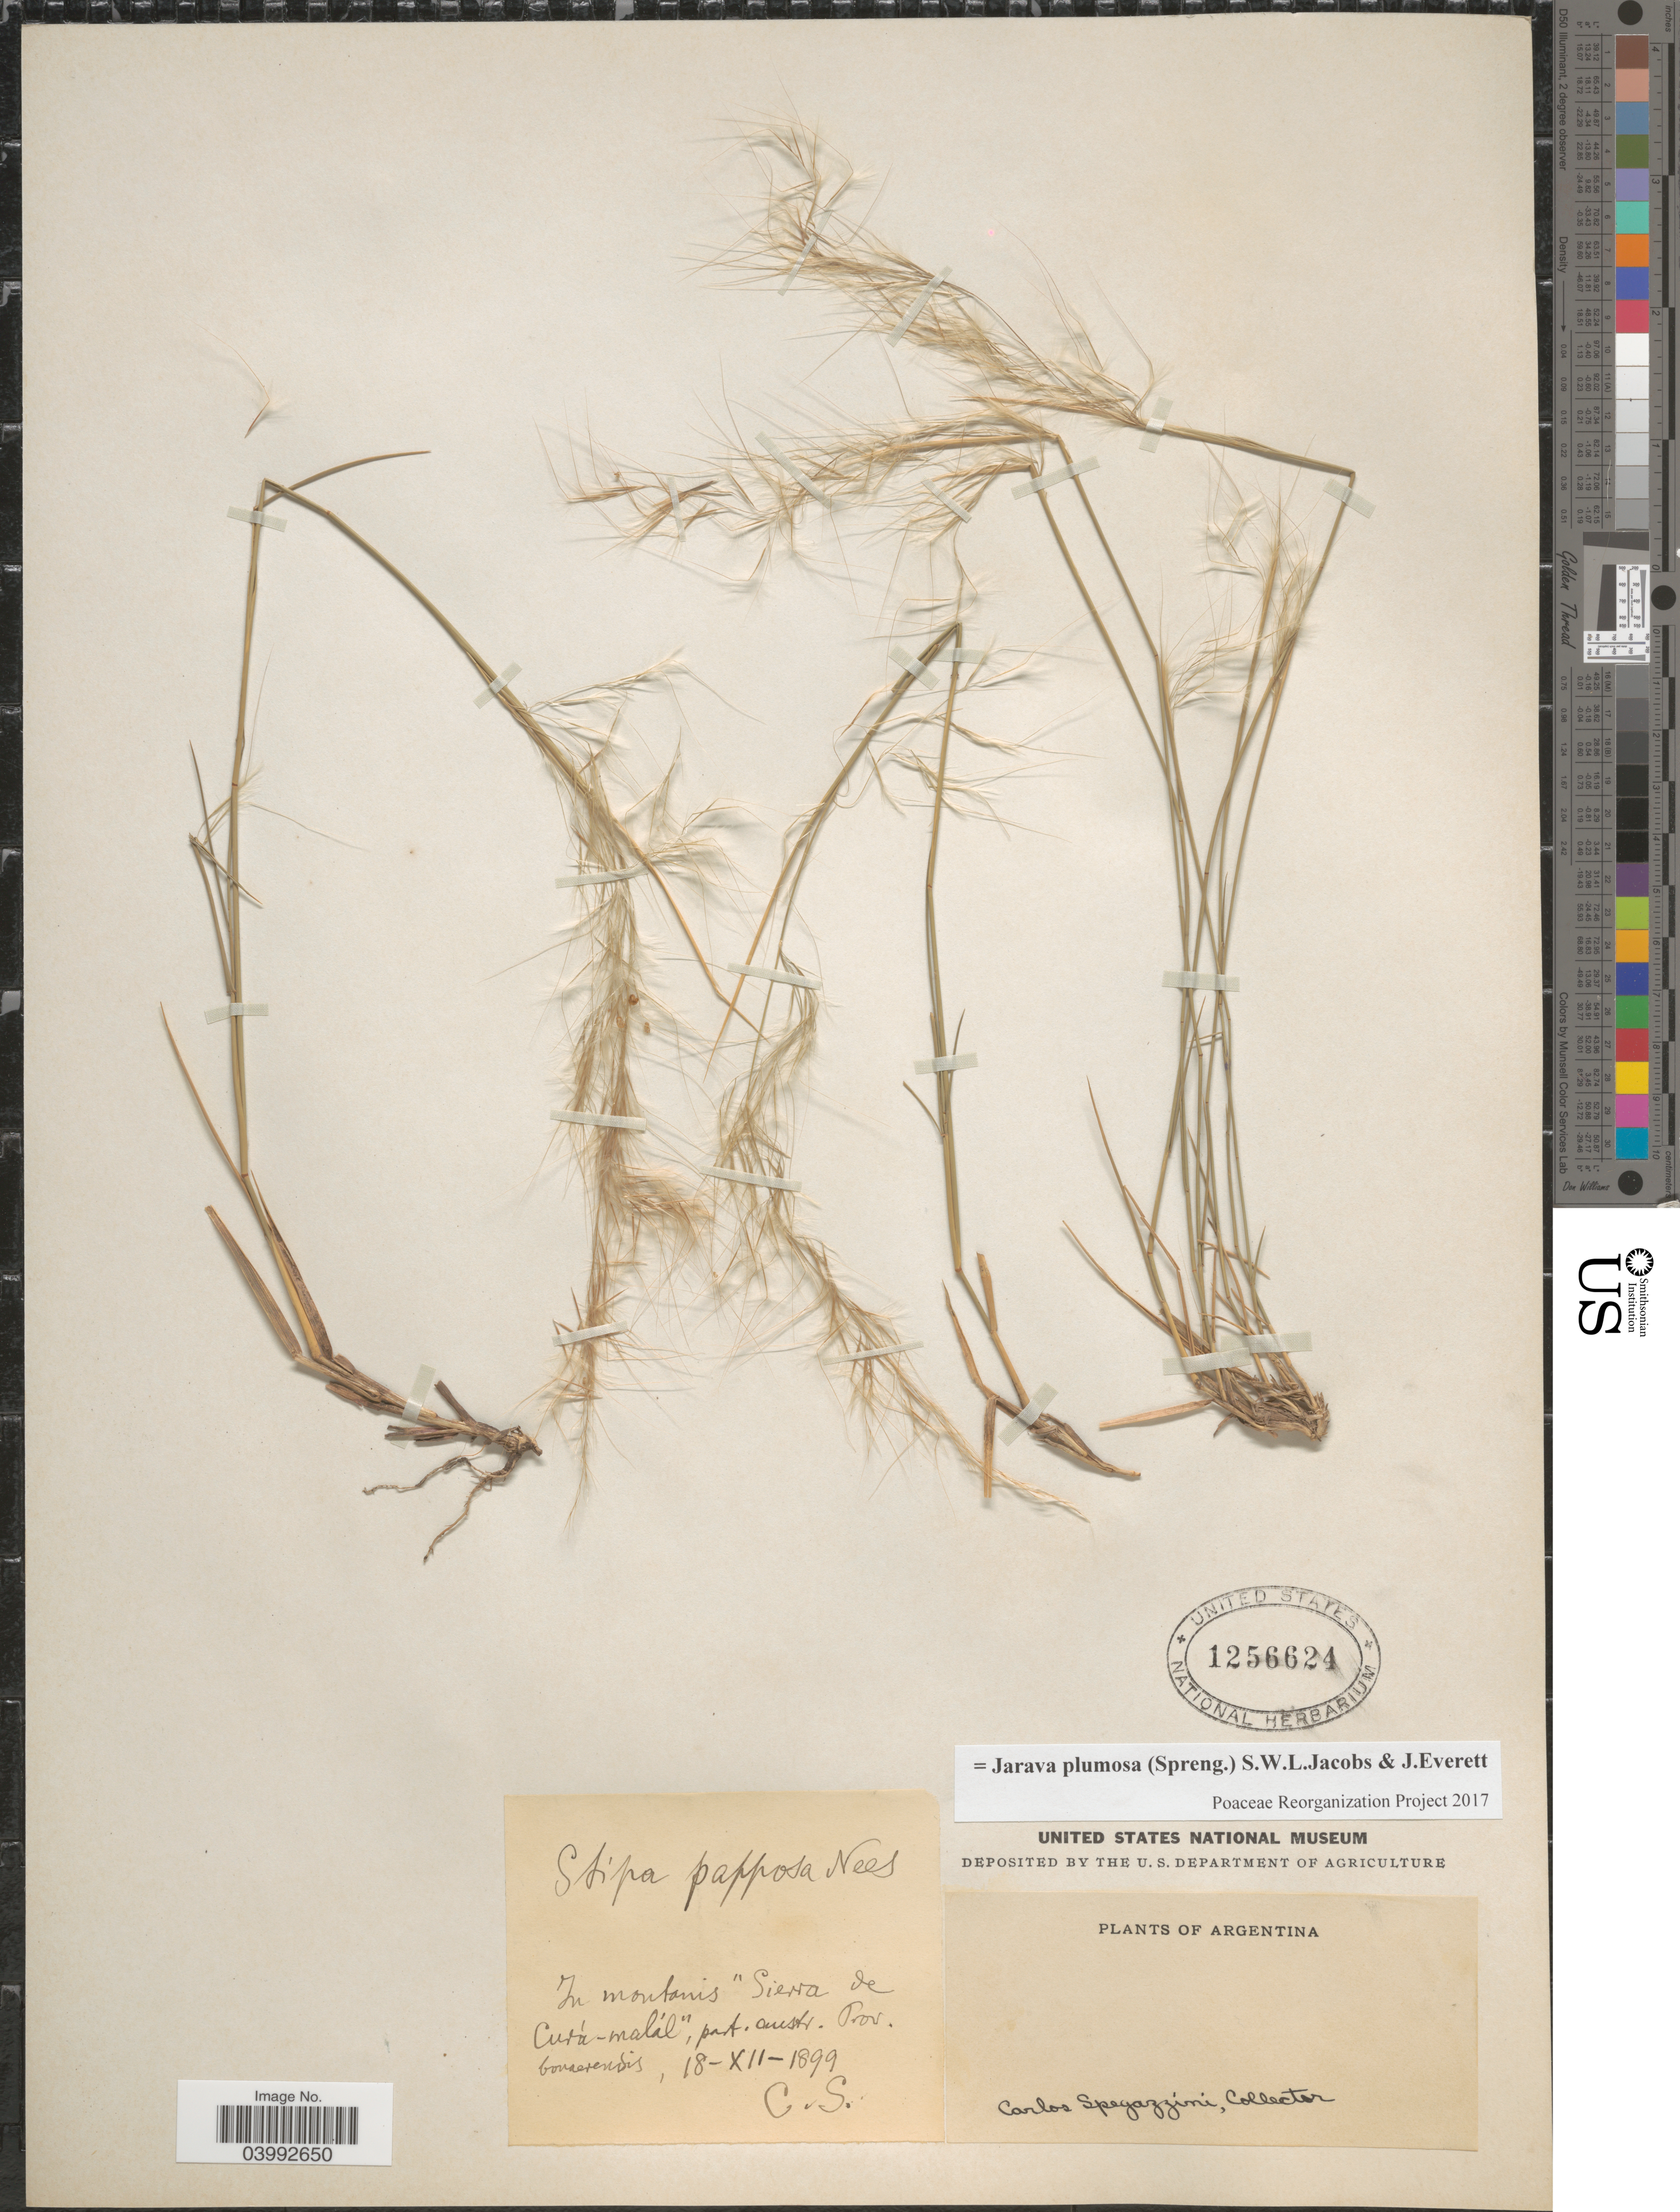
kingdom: Plantae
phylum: Tracheophyta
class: Liliopsida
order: Poales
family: Poaceae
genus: Jarava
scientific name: Jarava plumosa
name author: (Spreng.) S.W.L. Jacobs & J. Everett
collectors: C. L. Spegazzini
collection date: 1899-12-18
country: Argentina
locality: In montanis "Sierra de Curá-malál" , part. austr. Prov. bonariensis.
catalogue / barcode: US 1256624